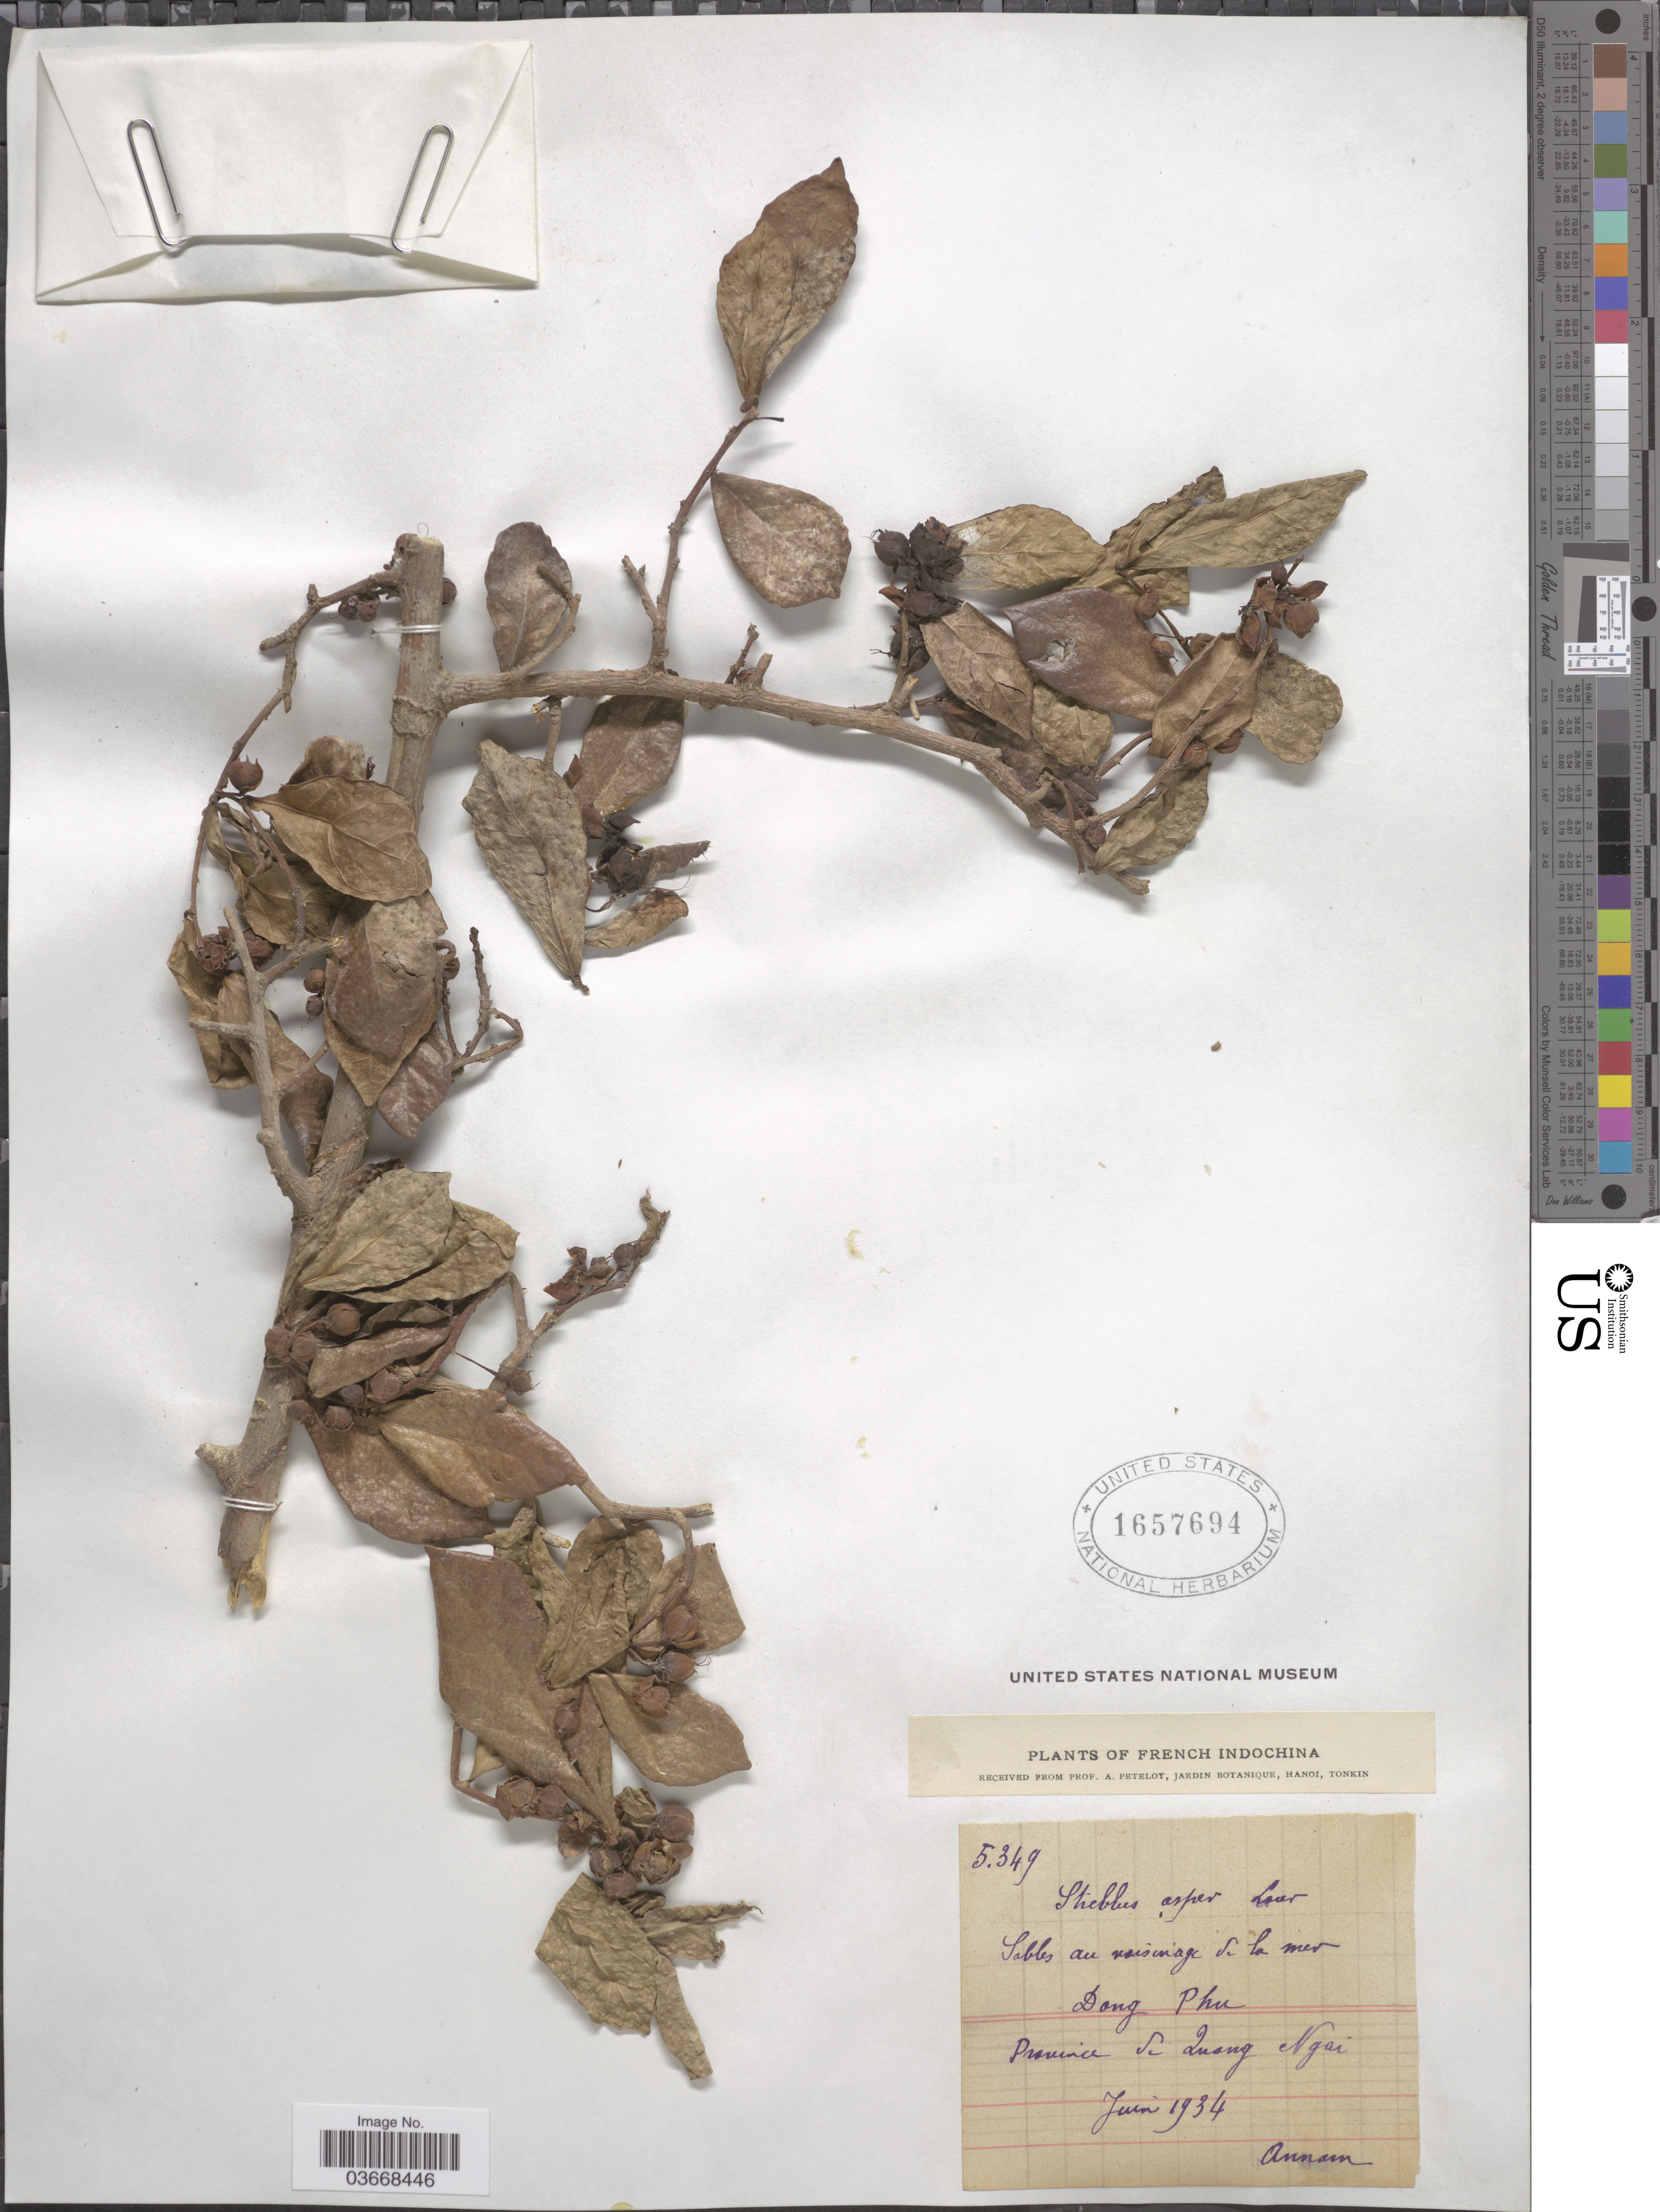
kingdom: Plantae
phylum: Tracheophyta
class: Magnoliopsida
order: Rosales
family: Moraceae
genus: Streblus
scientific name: Streblus asper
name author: Lour.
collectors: A. Petelot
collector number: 5349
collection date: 1934-06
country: Vietnam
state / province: Quang Ngai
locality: French Indochina. Dong Phu. Province de Quang Ngai.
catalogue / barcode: US 1657694